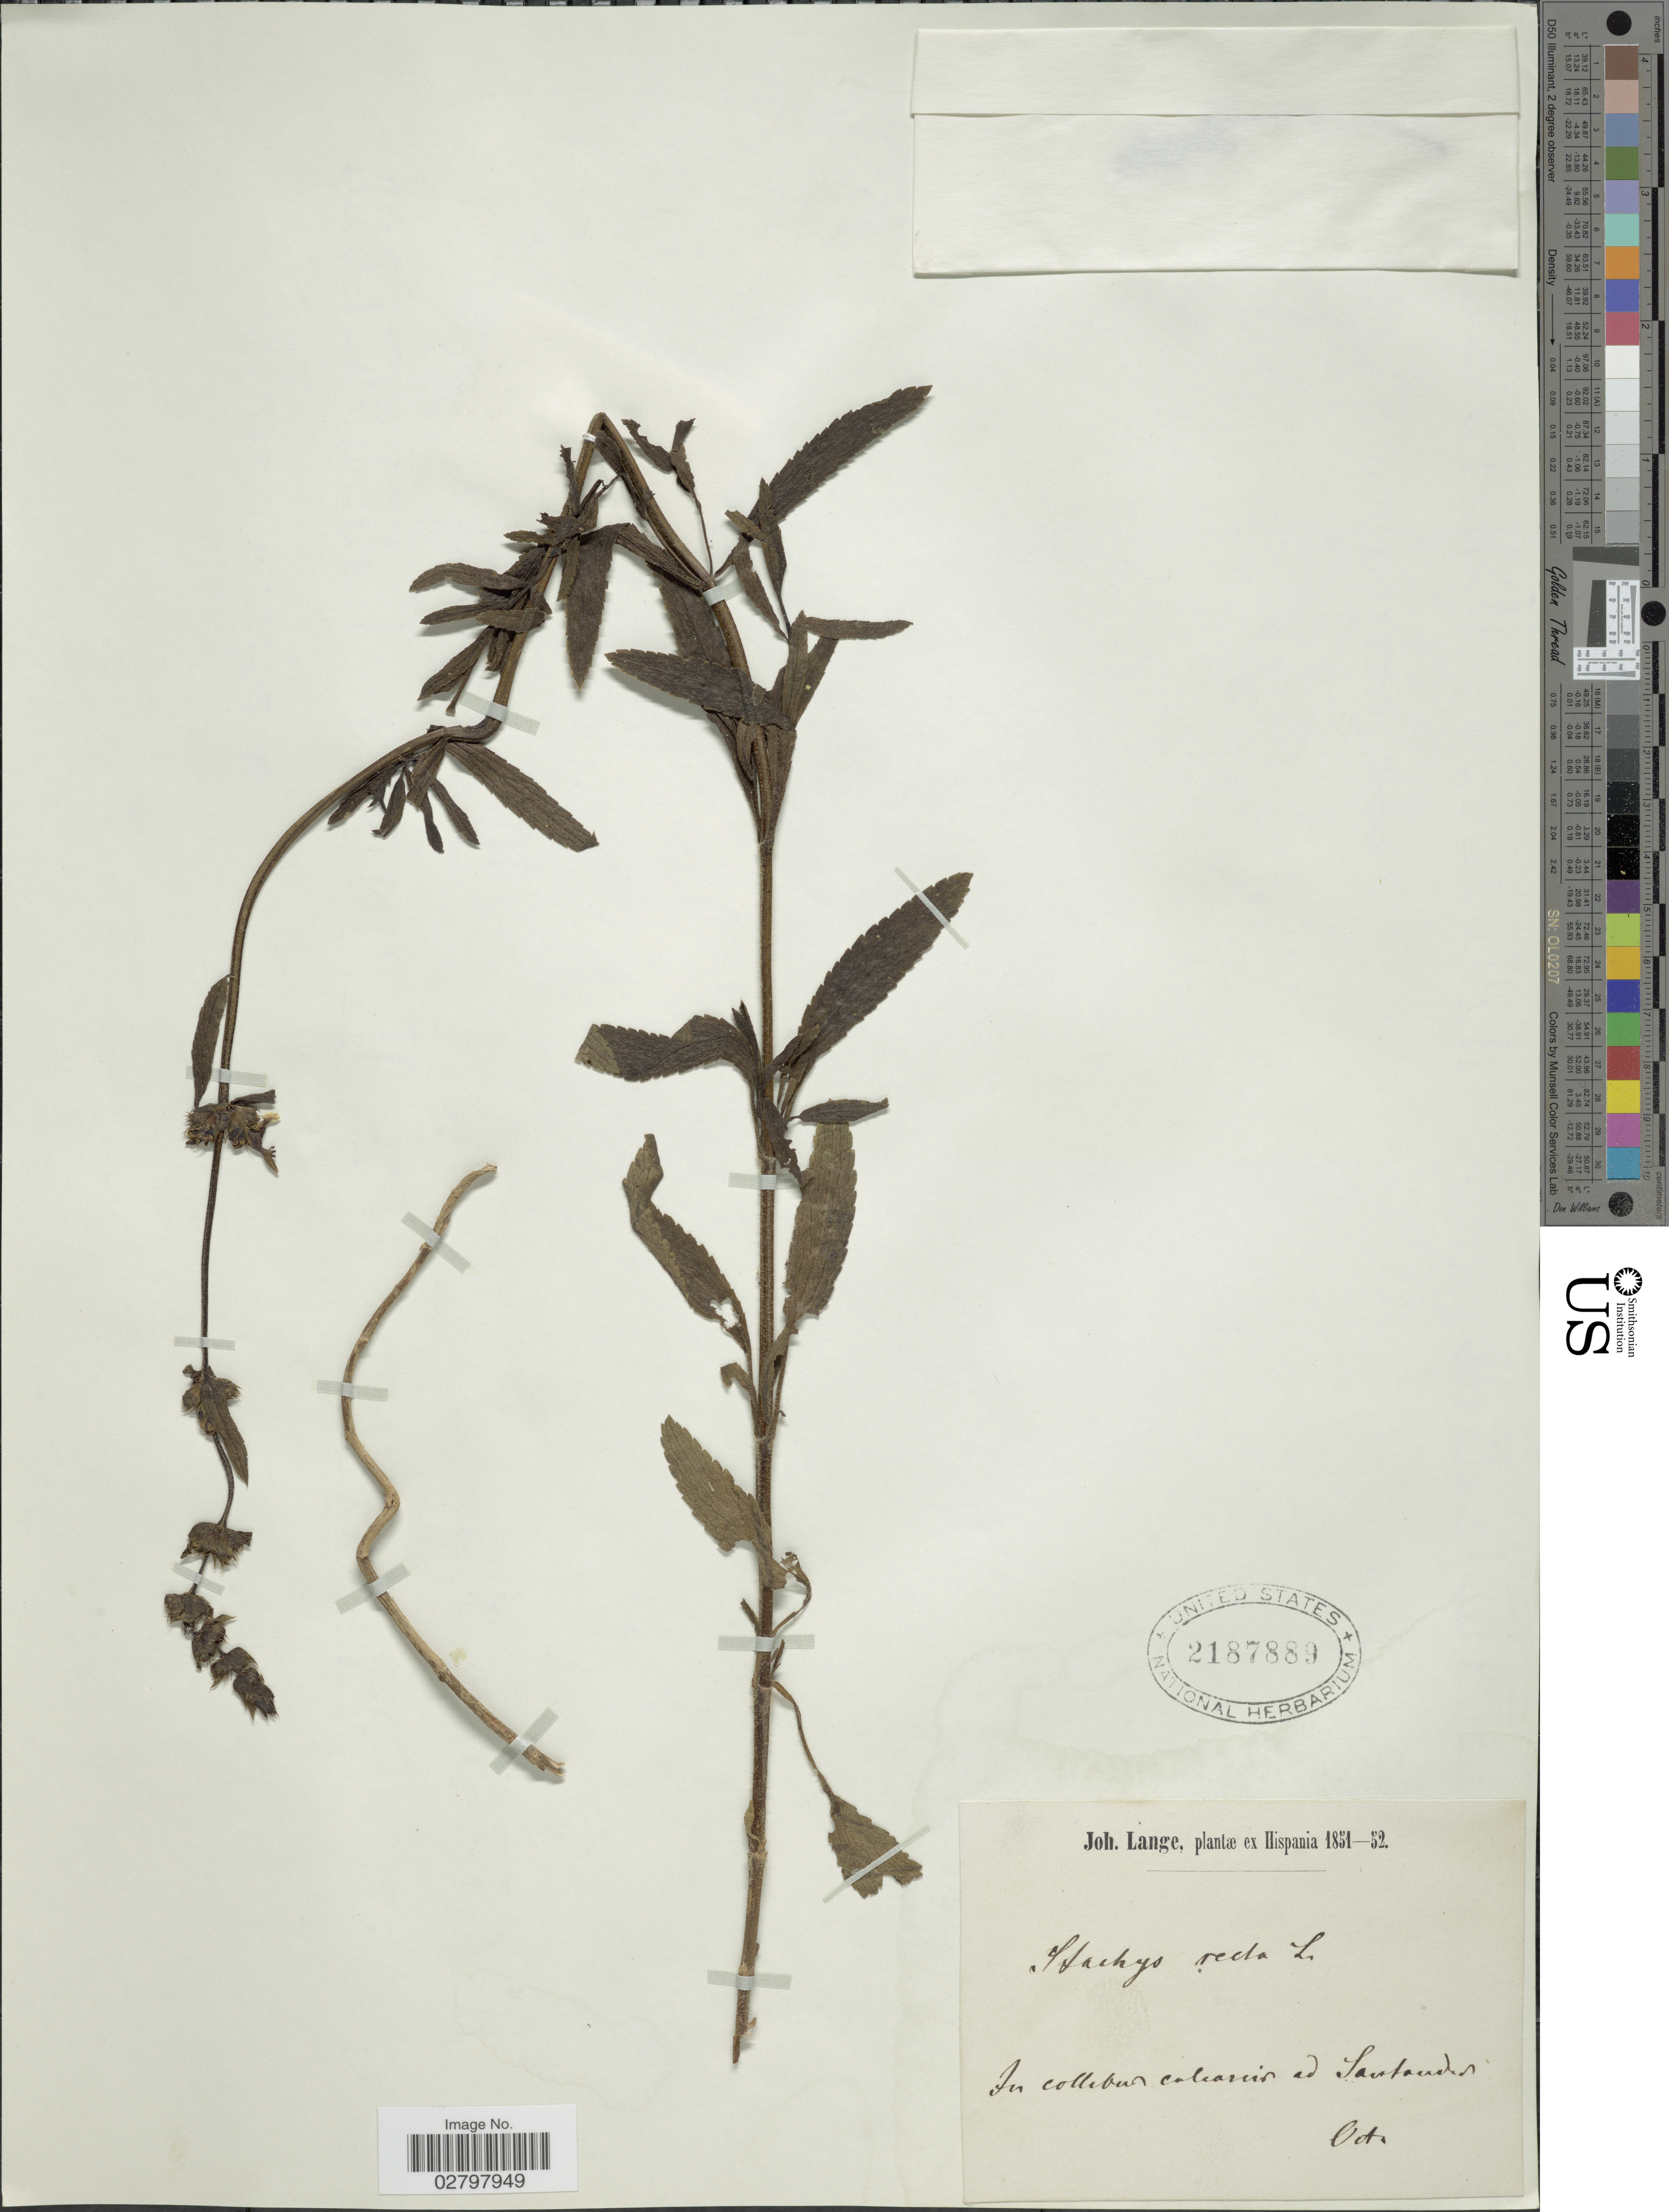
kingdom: Plantae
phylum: Tracheophyta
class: Magnoliopsida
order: Lamiales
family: Lamiaceae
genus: Stachys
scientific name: Stachys recta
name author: L.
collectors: J. M. C. Lange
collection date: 1851-10/1852-10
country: Spain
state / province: Cantabria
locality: Hispania, In collibus calcarius ad Santander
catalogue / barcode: US 2187889